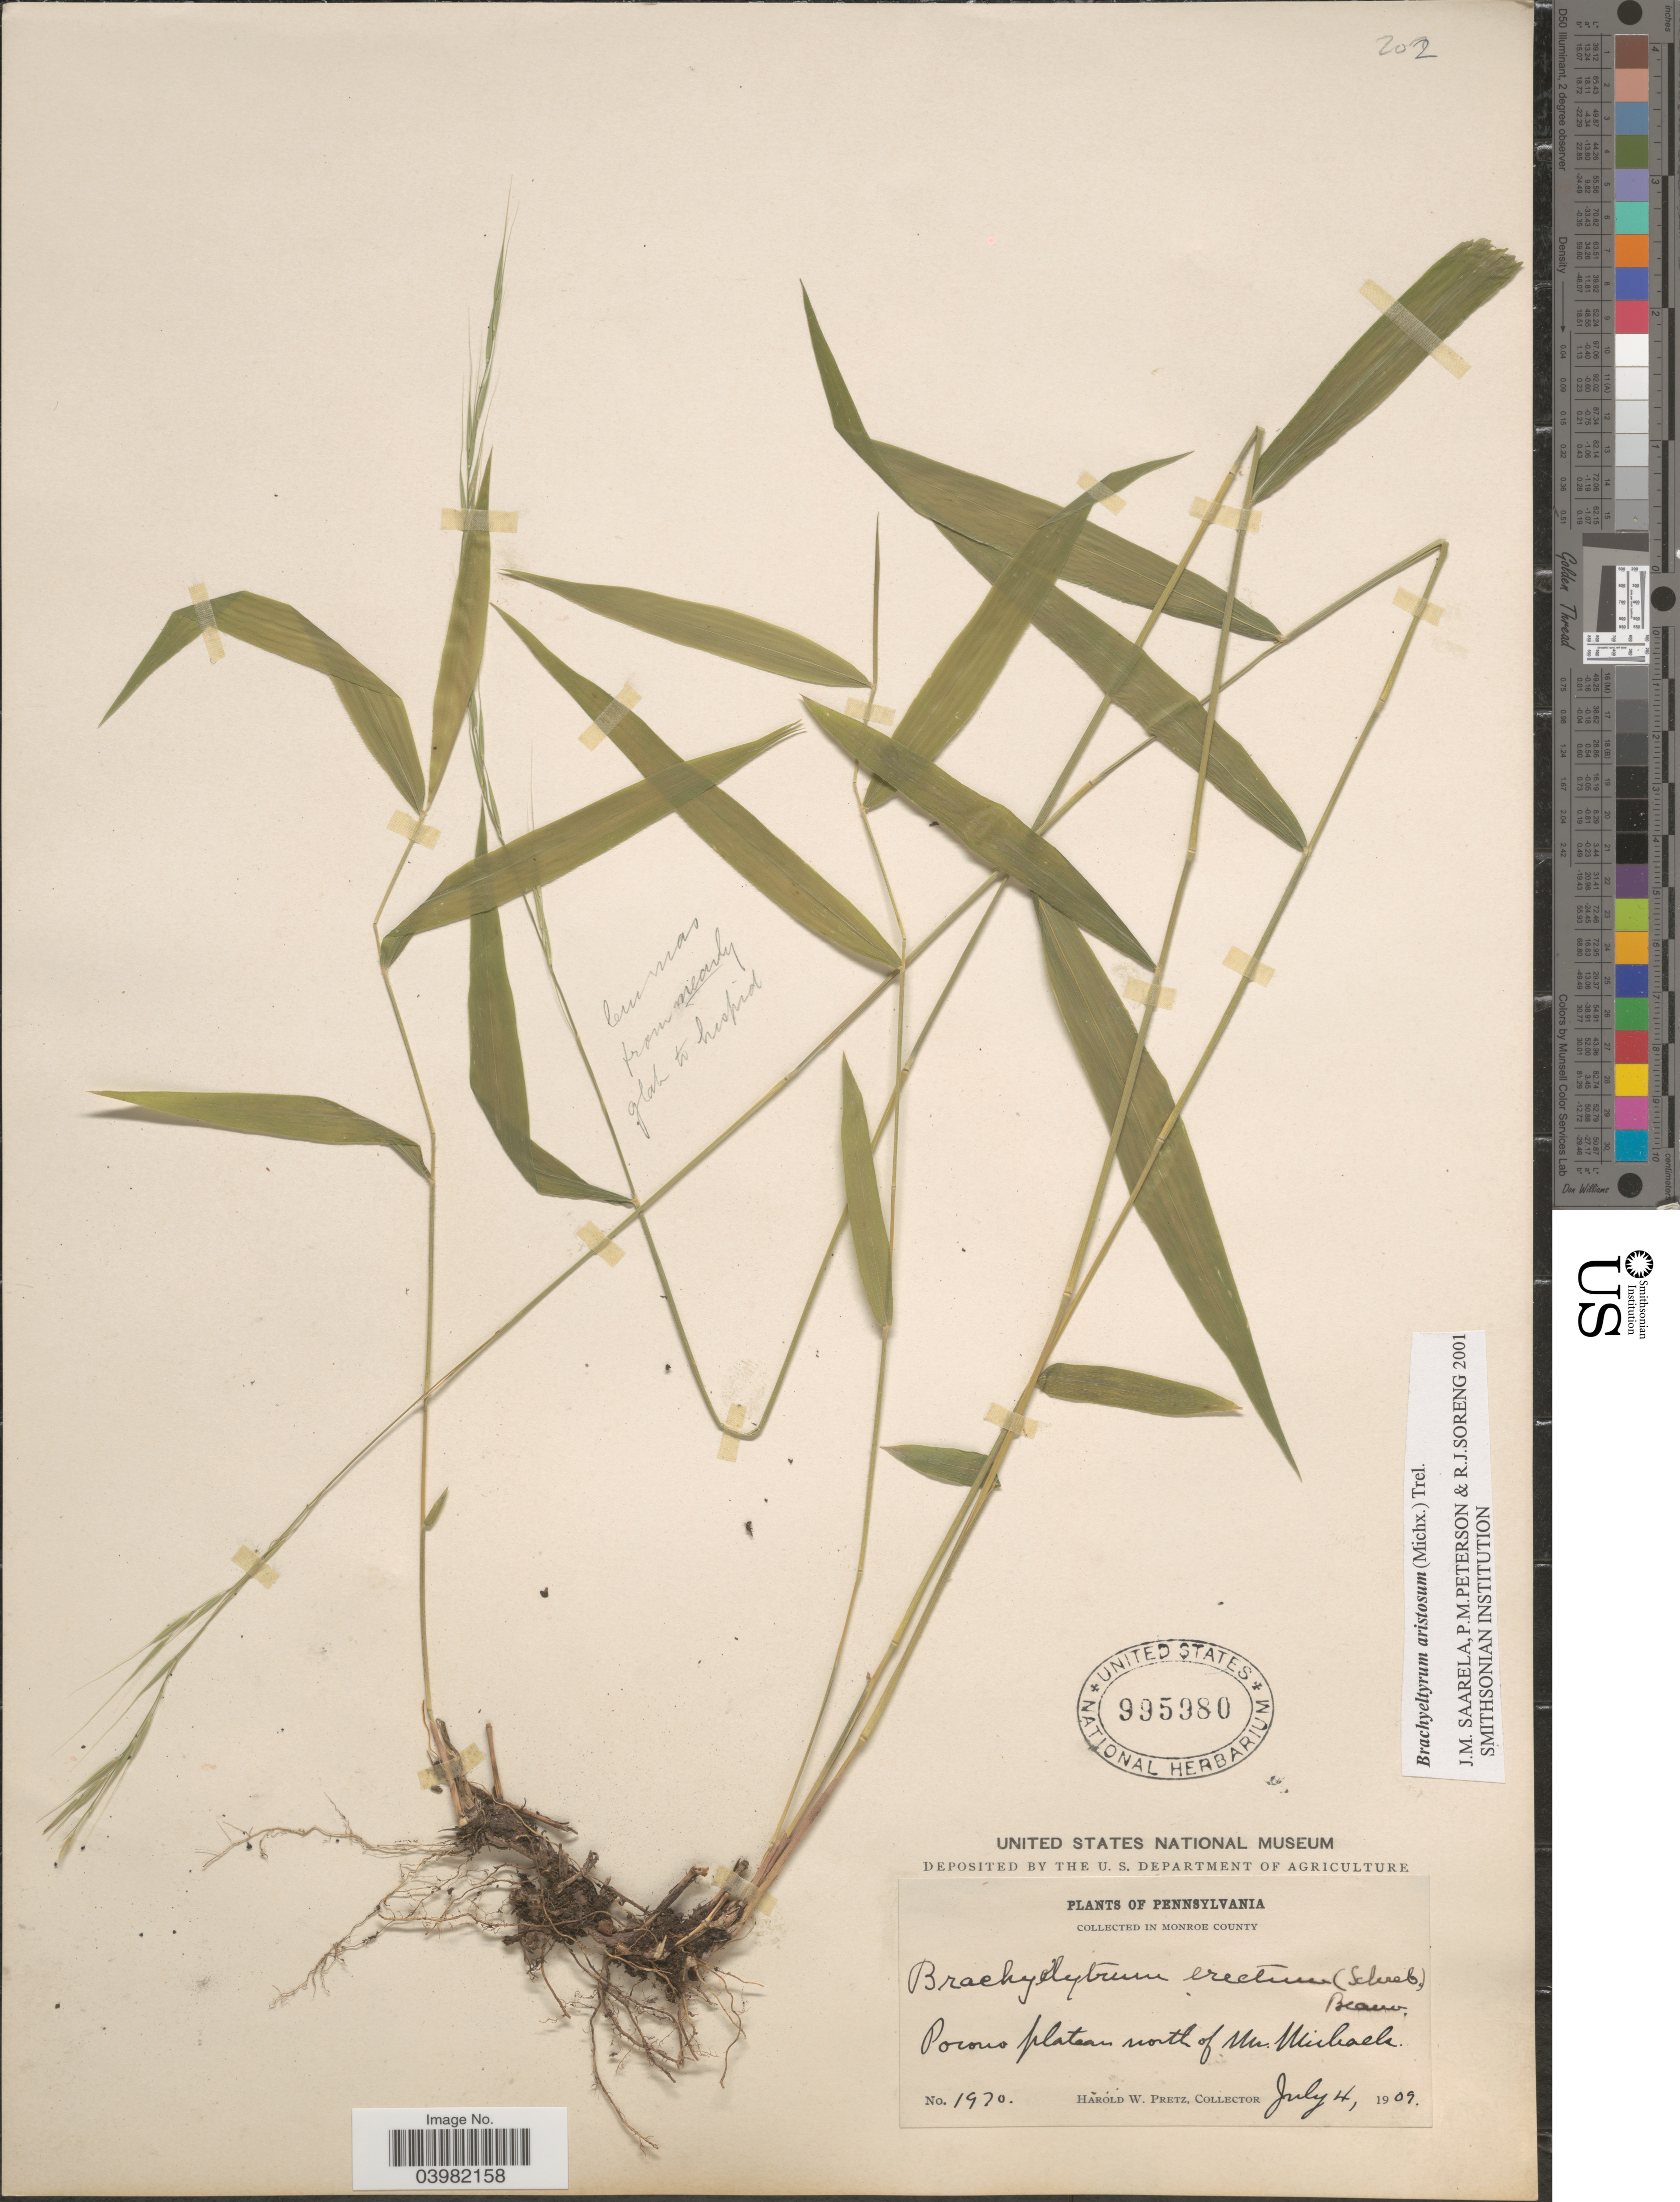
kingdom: Plantae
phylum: Tracheophyta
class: Liliopsida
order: Poales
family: Poaceae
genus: Brachyelytrum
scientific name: Brachyelytrum aristosum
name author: (Michx.) P. Beauv. ex Trel.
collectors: H. W. Pretz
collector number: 1970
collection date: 1909-07-04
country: United States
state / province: Pennsylvania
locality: In Monroe County. Pocono plateau north of Mr. Michaels.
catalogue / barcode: US 995980